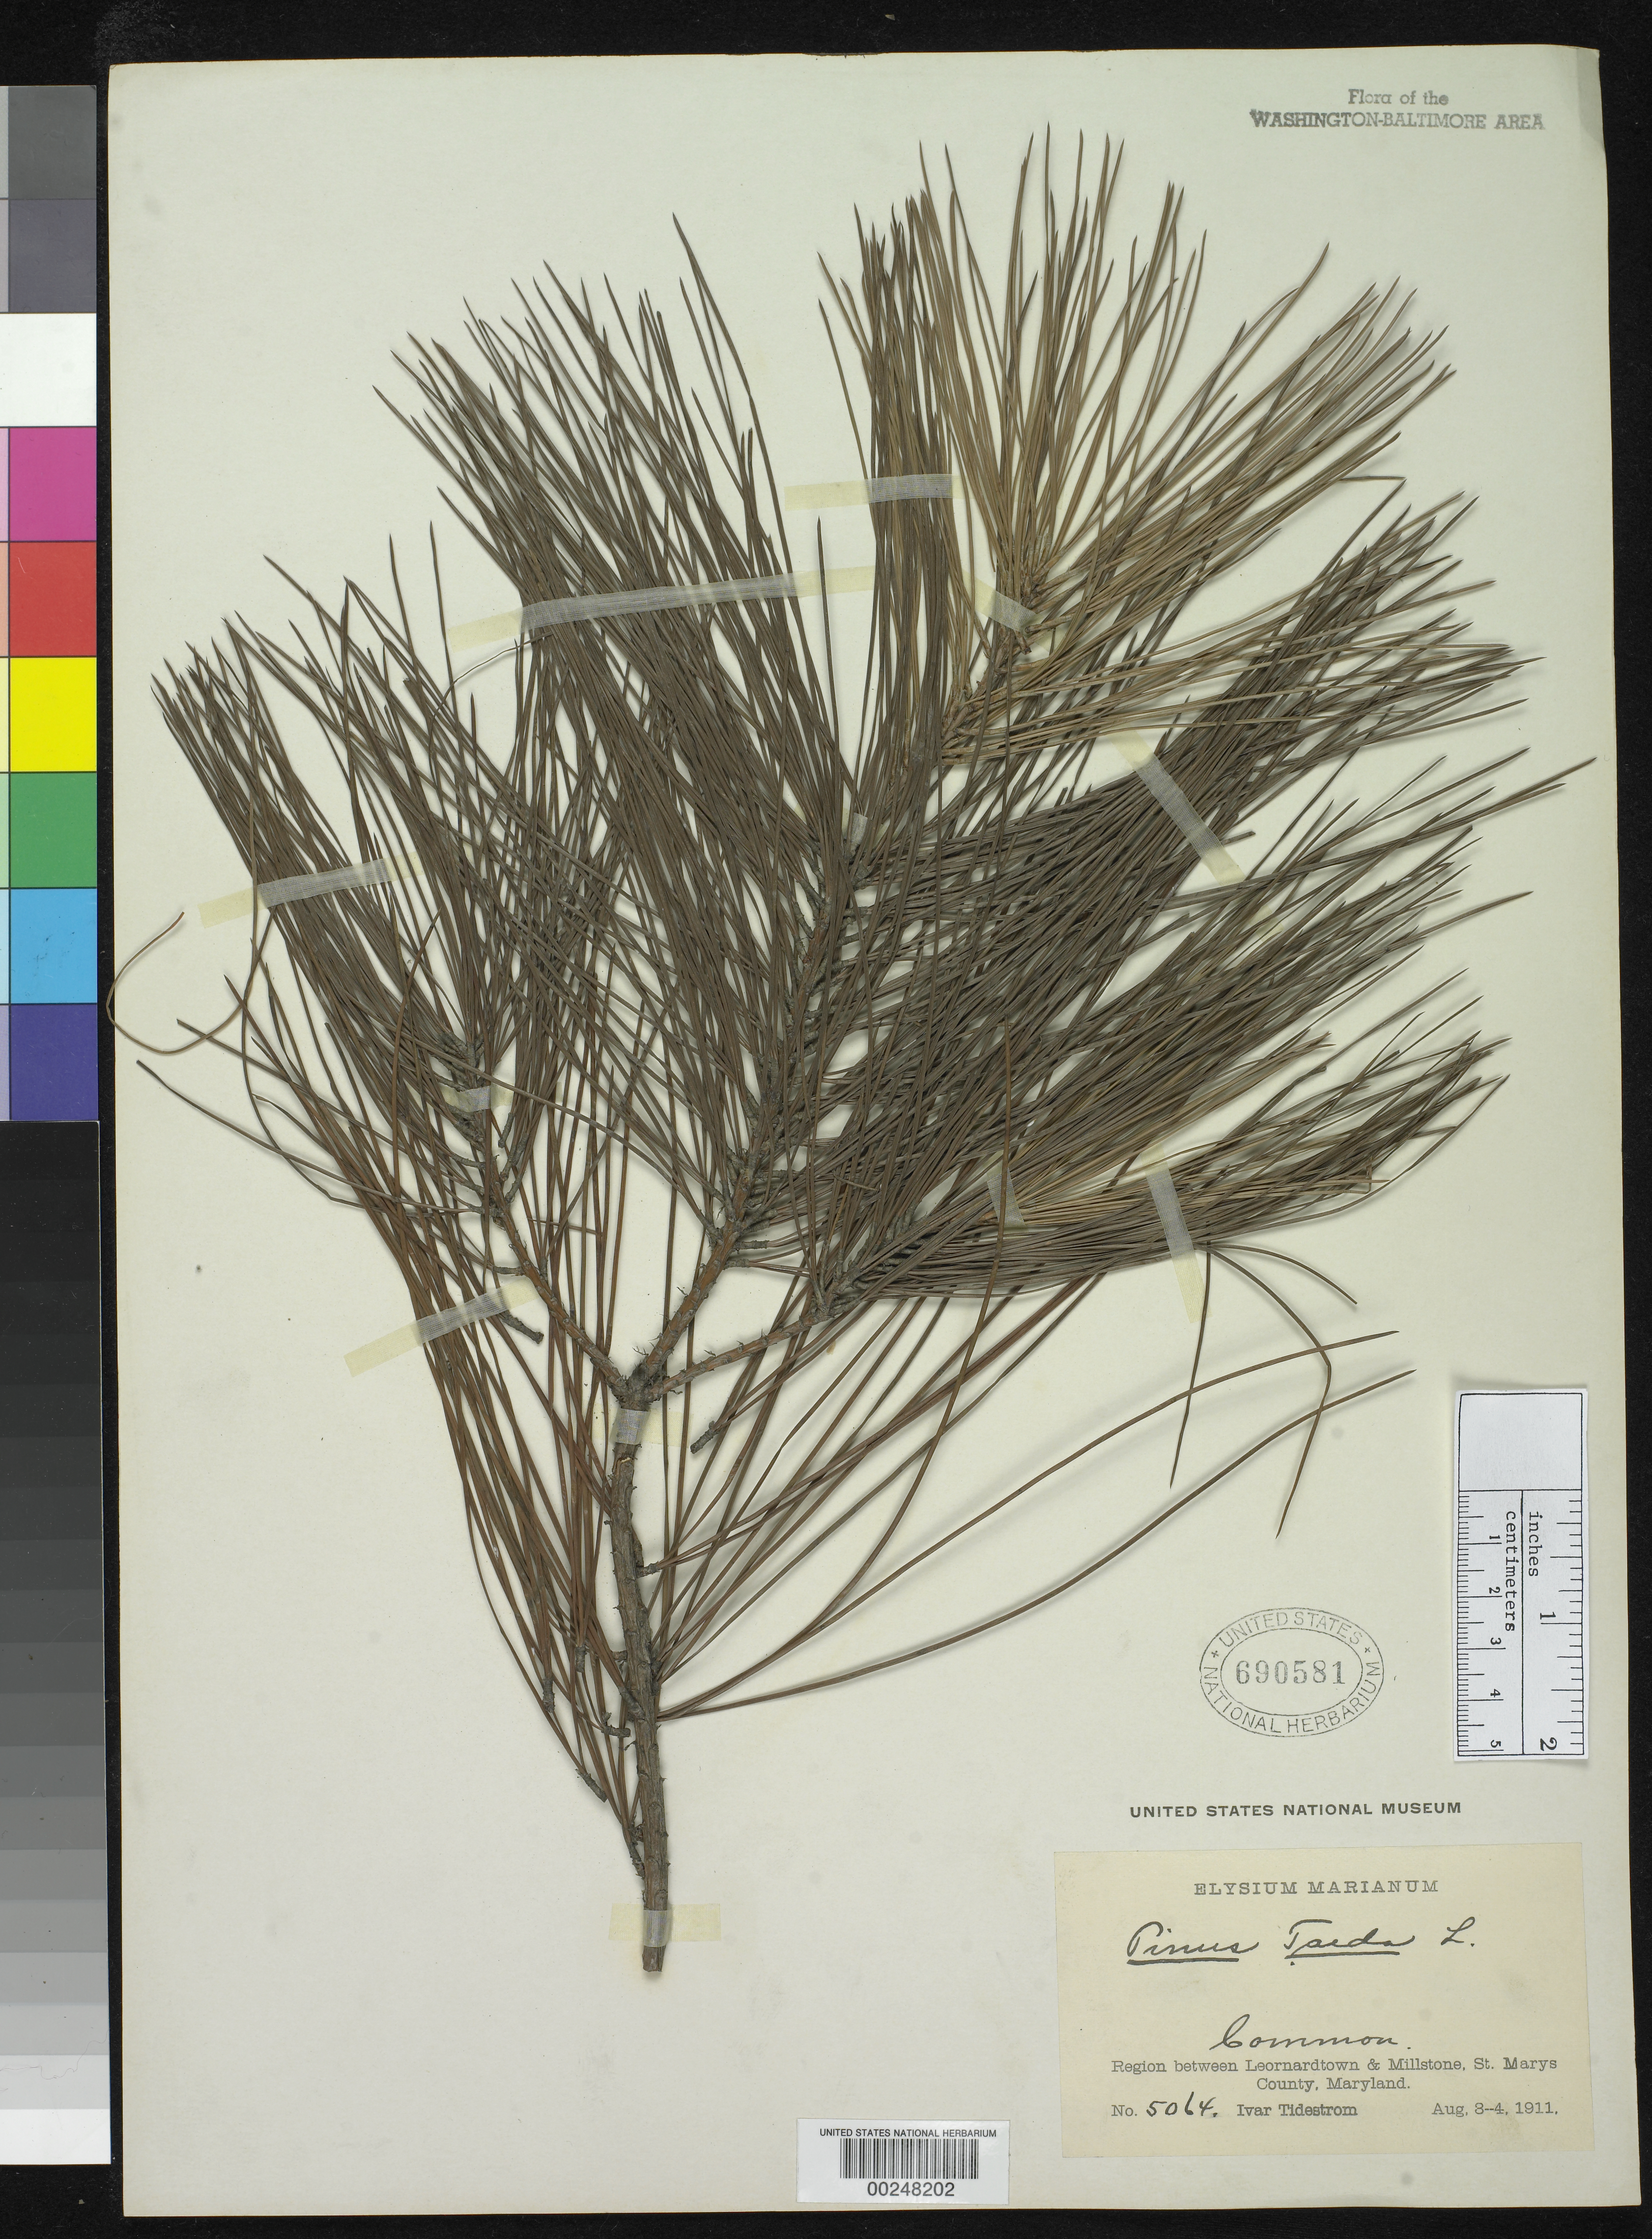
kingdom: Plantae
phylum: Tracheophyta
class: Pinopsida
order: Pinales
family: Pinaceae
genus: Pinus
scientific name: Pinus taeda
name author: L.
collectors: I. F. Tidestrom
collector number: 5064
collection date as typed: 08 Aug 1911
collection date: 1911-08-08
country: United States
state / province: Maryland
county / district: St. Mary's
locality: Region between Leonardtown and Millstone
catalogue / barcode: US 690581